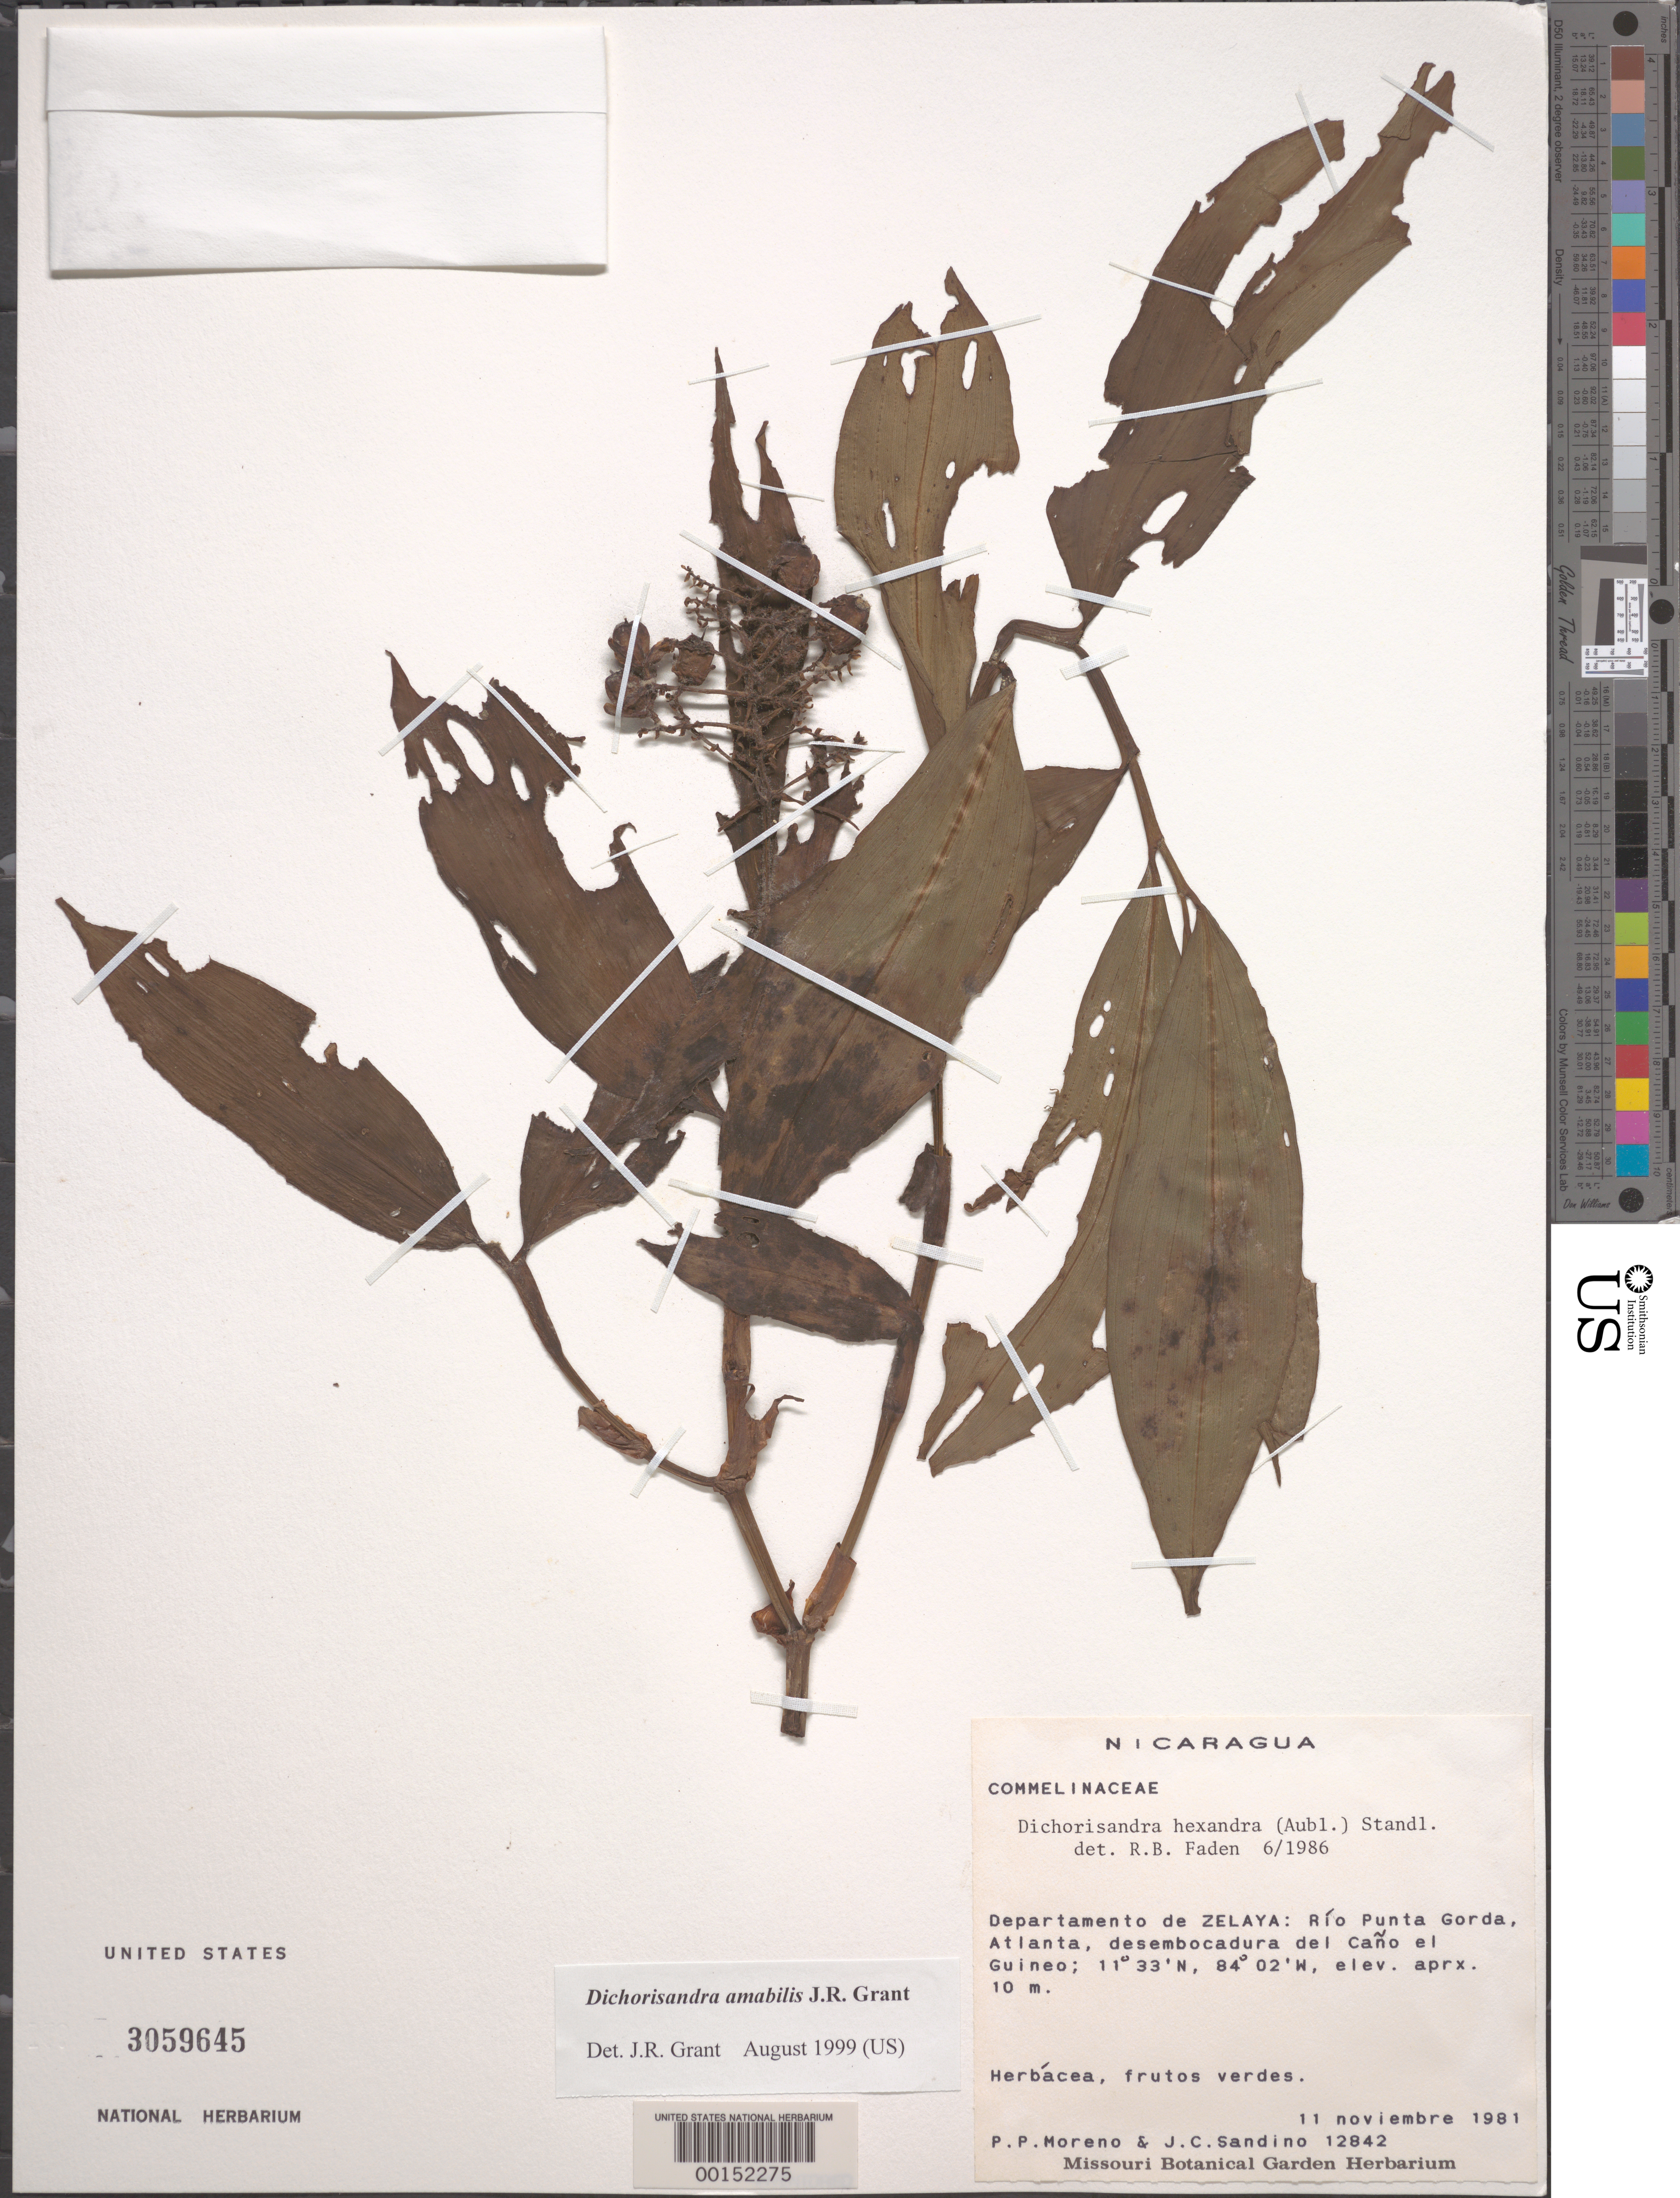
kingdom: Plantae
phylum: Tracheophyta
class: Liliopsida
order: Commelinales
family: Commelinaceae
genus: Dichorisandra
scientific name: Dichorisandra hexandra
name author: (Aubl.) Standl.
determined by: Faden, Robert B., (US), Smithsonian Institution - National Museum of Natural History (UNITED STATES)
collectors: P. Moreno & J. Sandino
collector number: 12842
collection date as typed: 11 Nov 1981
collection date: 1981-11-11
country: Nicaragua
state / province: Atlántico Sur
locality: Rio punta gorda, atlanta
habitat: Canyon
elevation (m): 10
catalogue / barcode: US 3059645